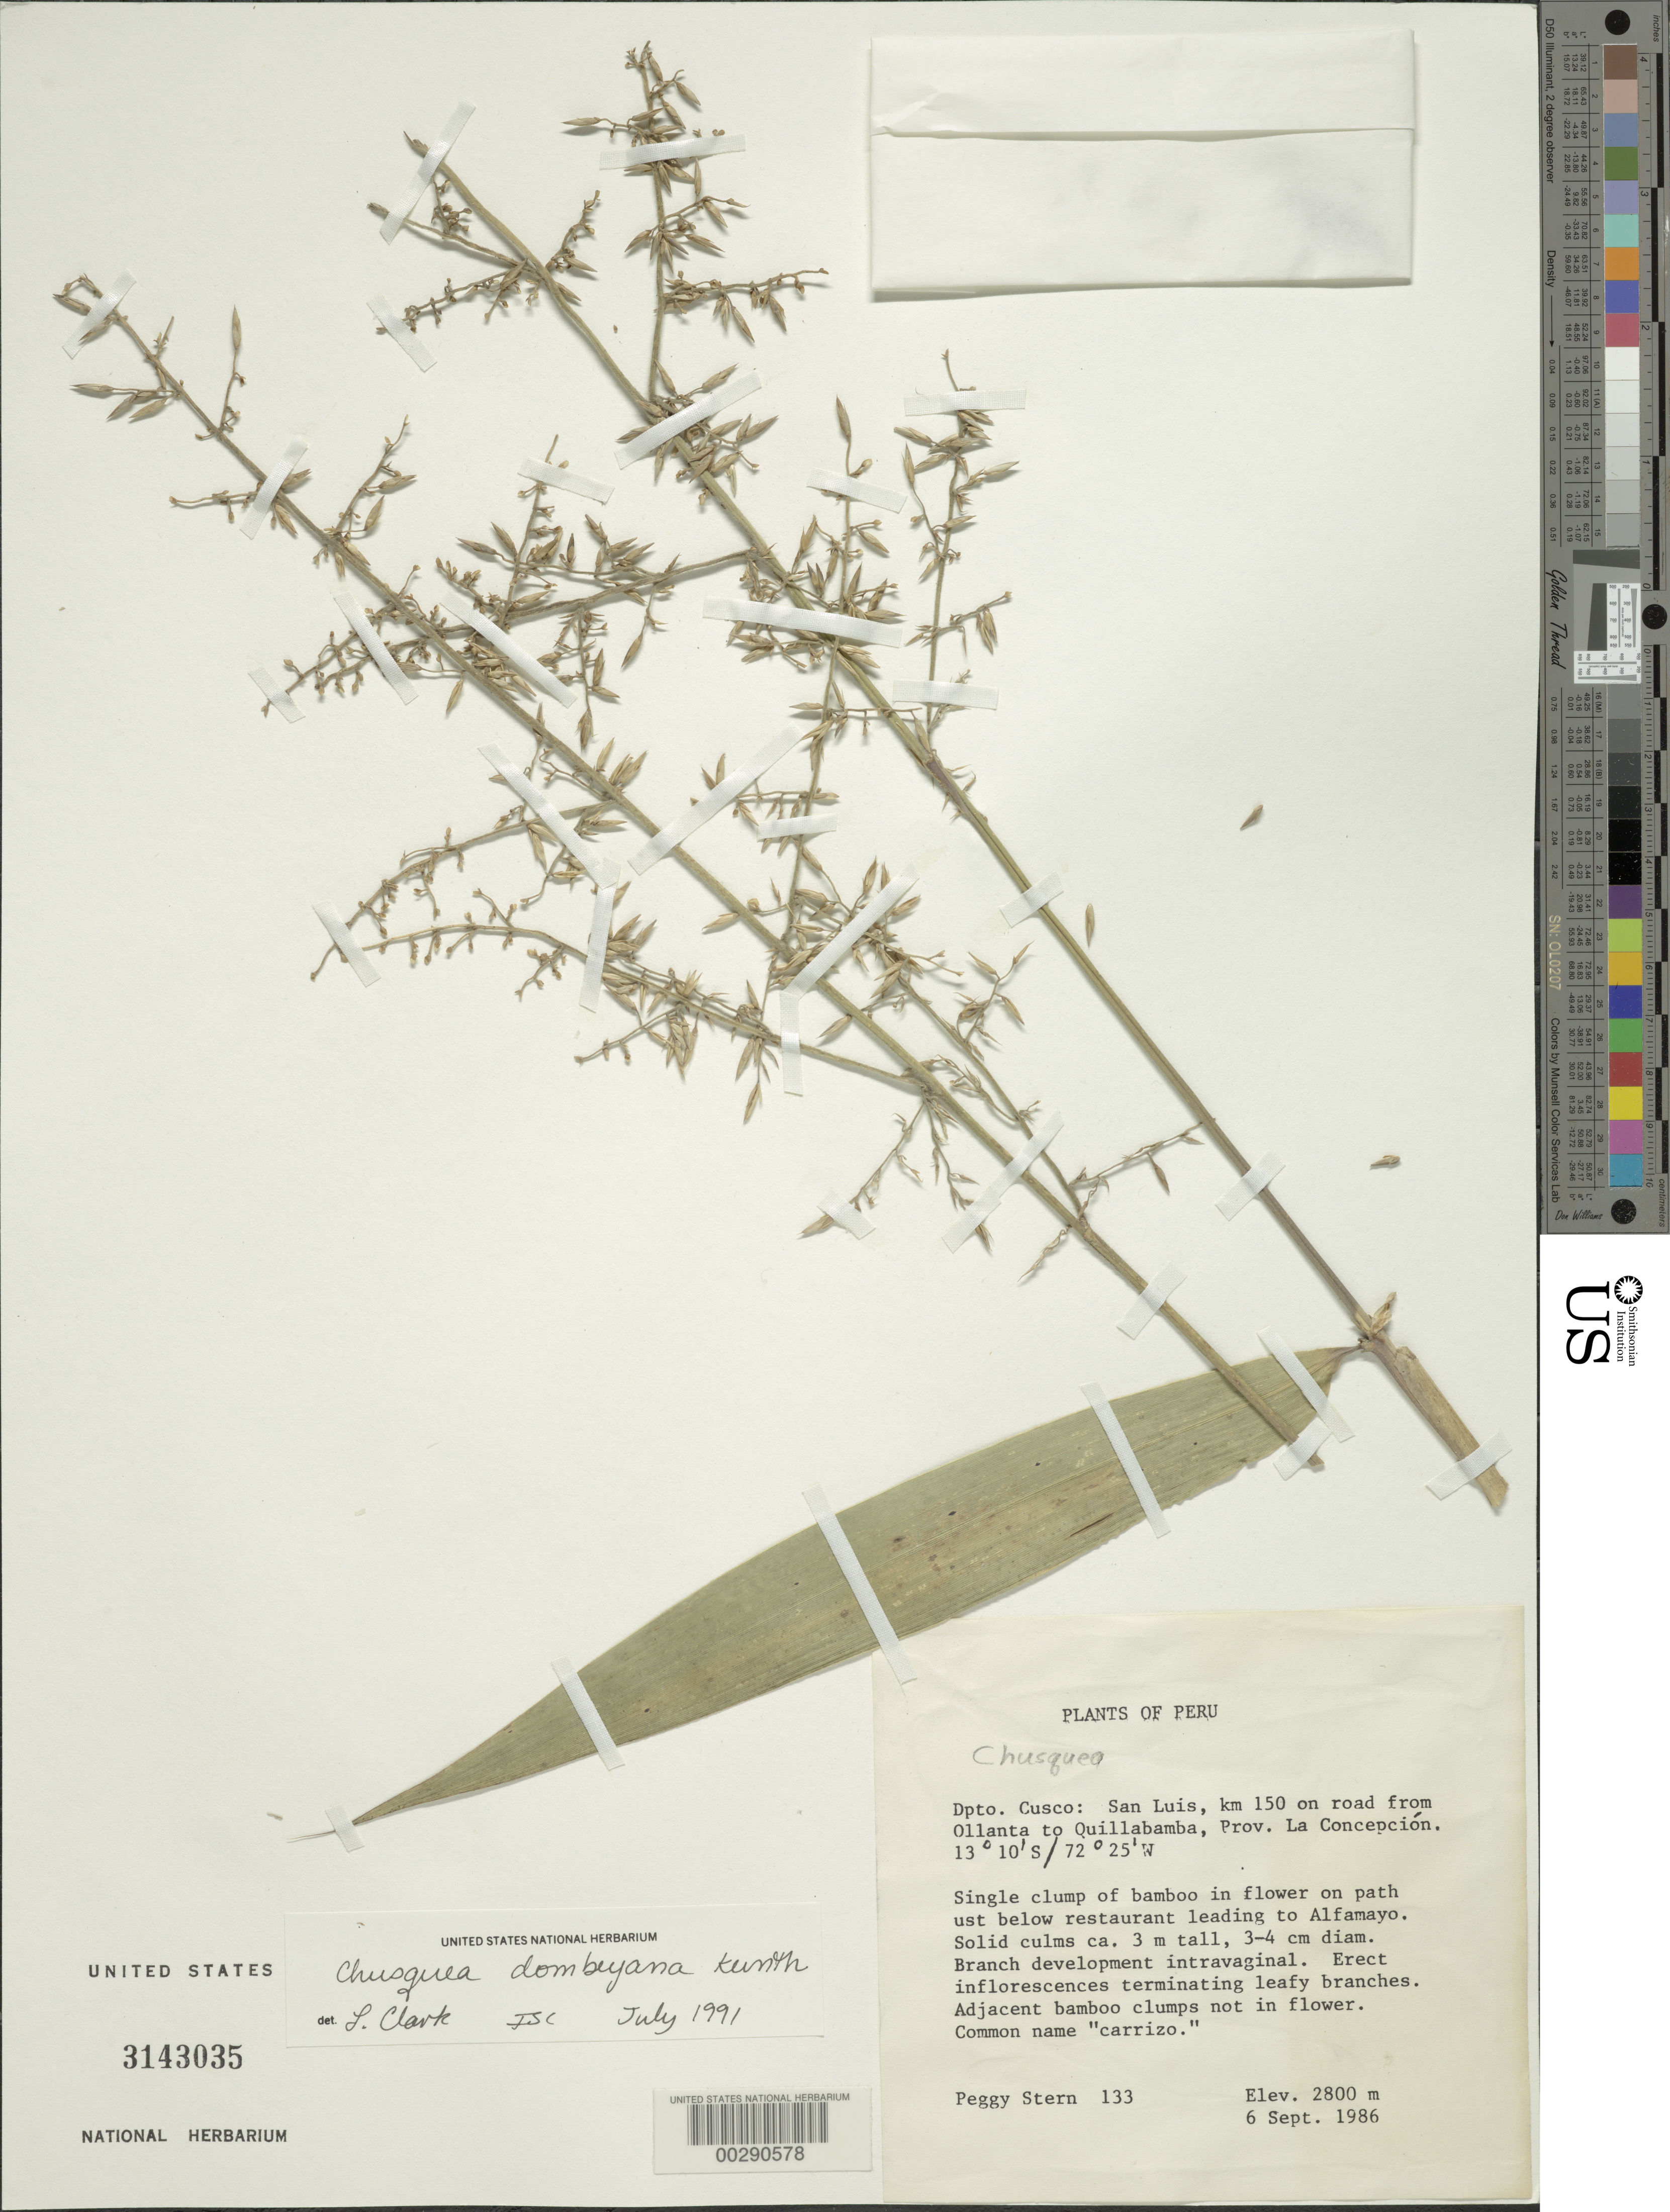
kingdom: Plantae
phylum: Tracheophyta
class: Liliopsida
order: Poales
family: Poaceae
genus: Chusquea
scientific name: Chusquea dombeyana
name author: Kunth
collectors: P. Stern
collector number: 133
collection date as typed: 06 Sep 1986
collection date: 1986-09-06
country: Peru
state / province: Cusco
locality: Concepción Prov. [?], San Luis, km 150 on road from Ollanta to Quillabamba; just below restaurant leading to Alfamayo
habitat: On path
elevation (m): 2800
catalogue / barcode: US 3143035